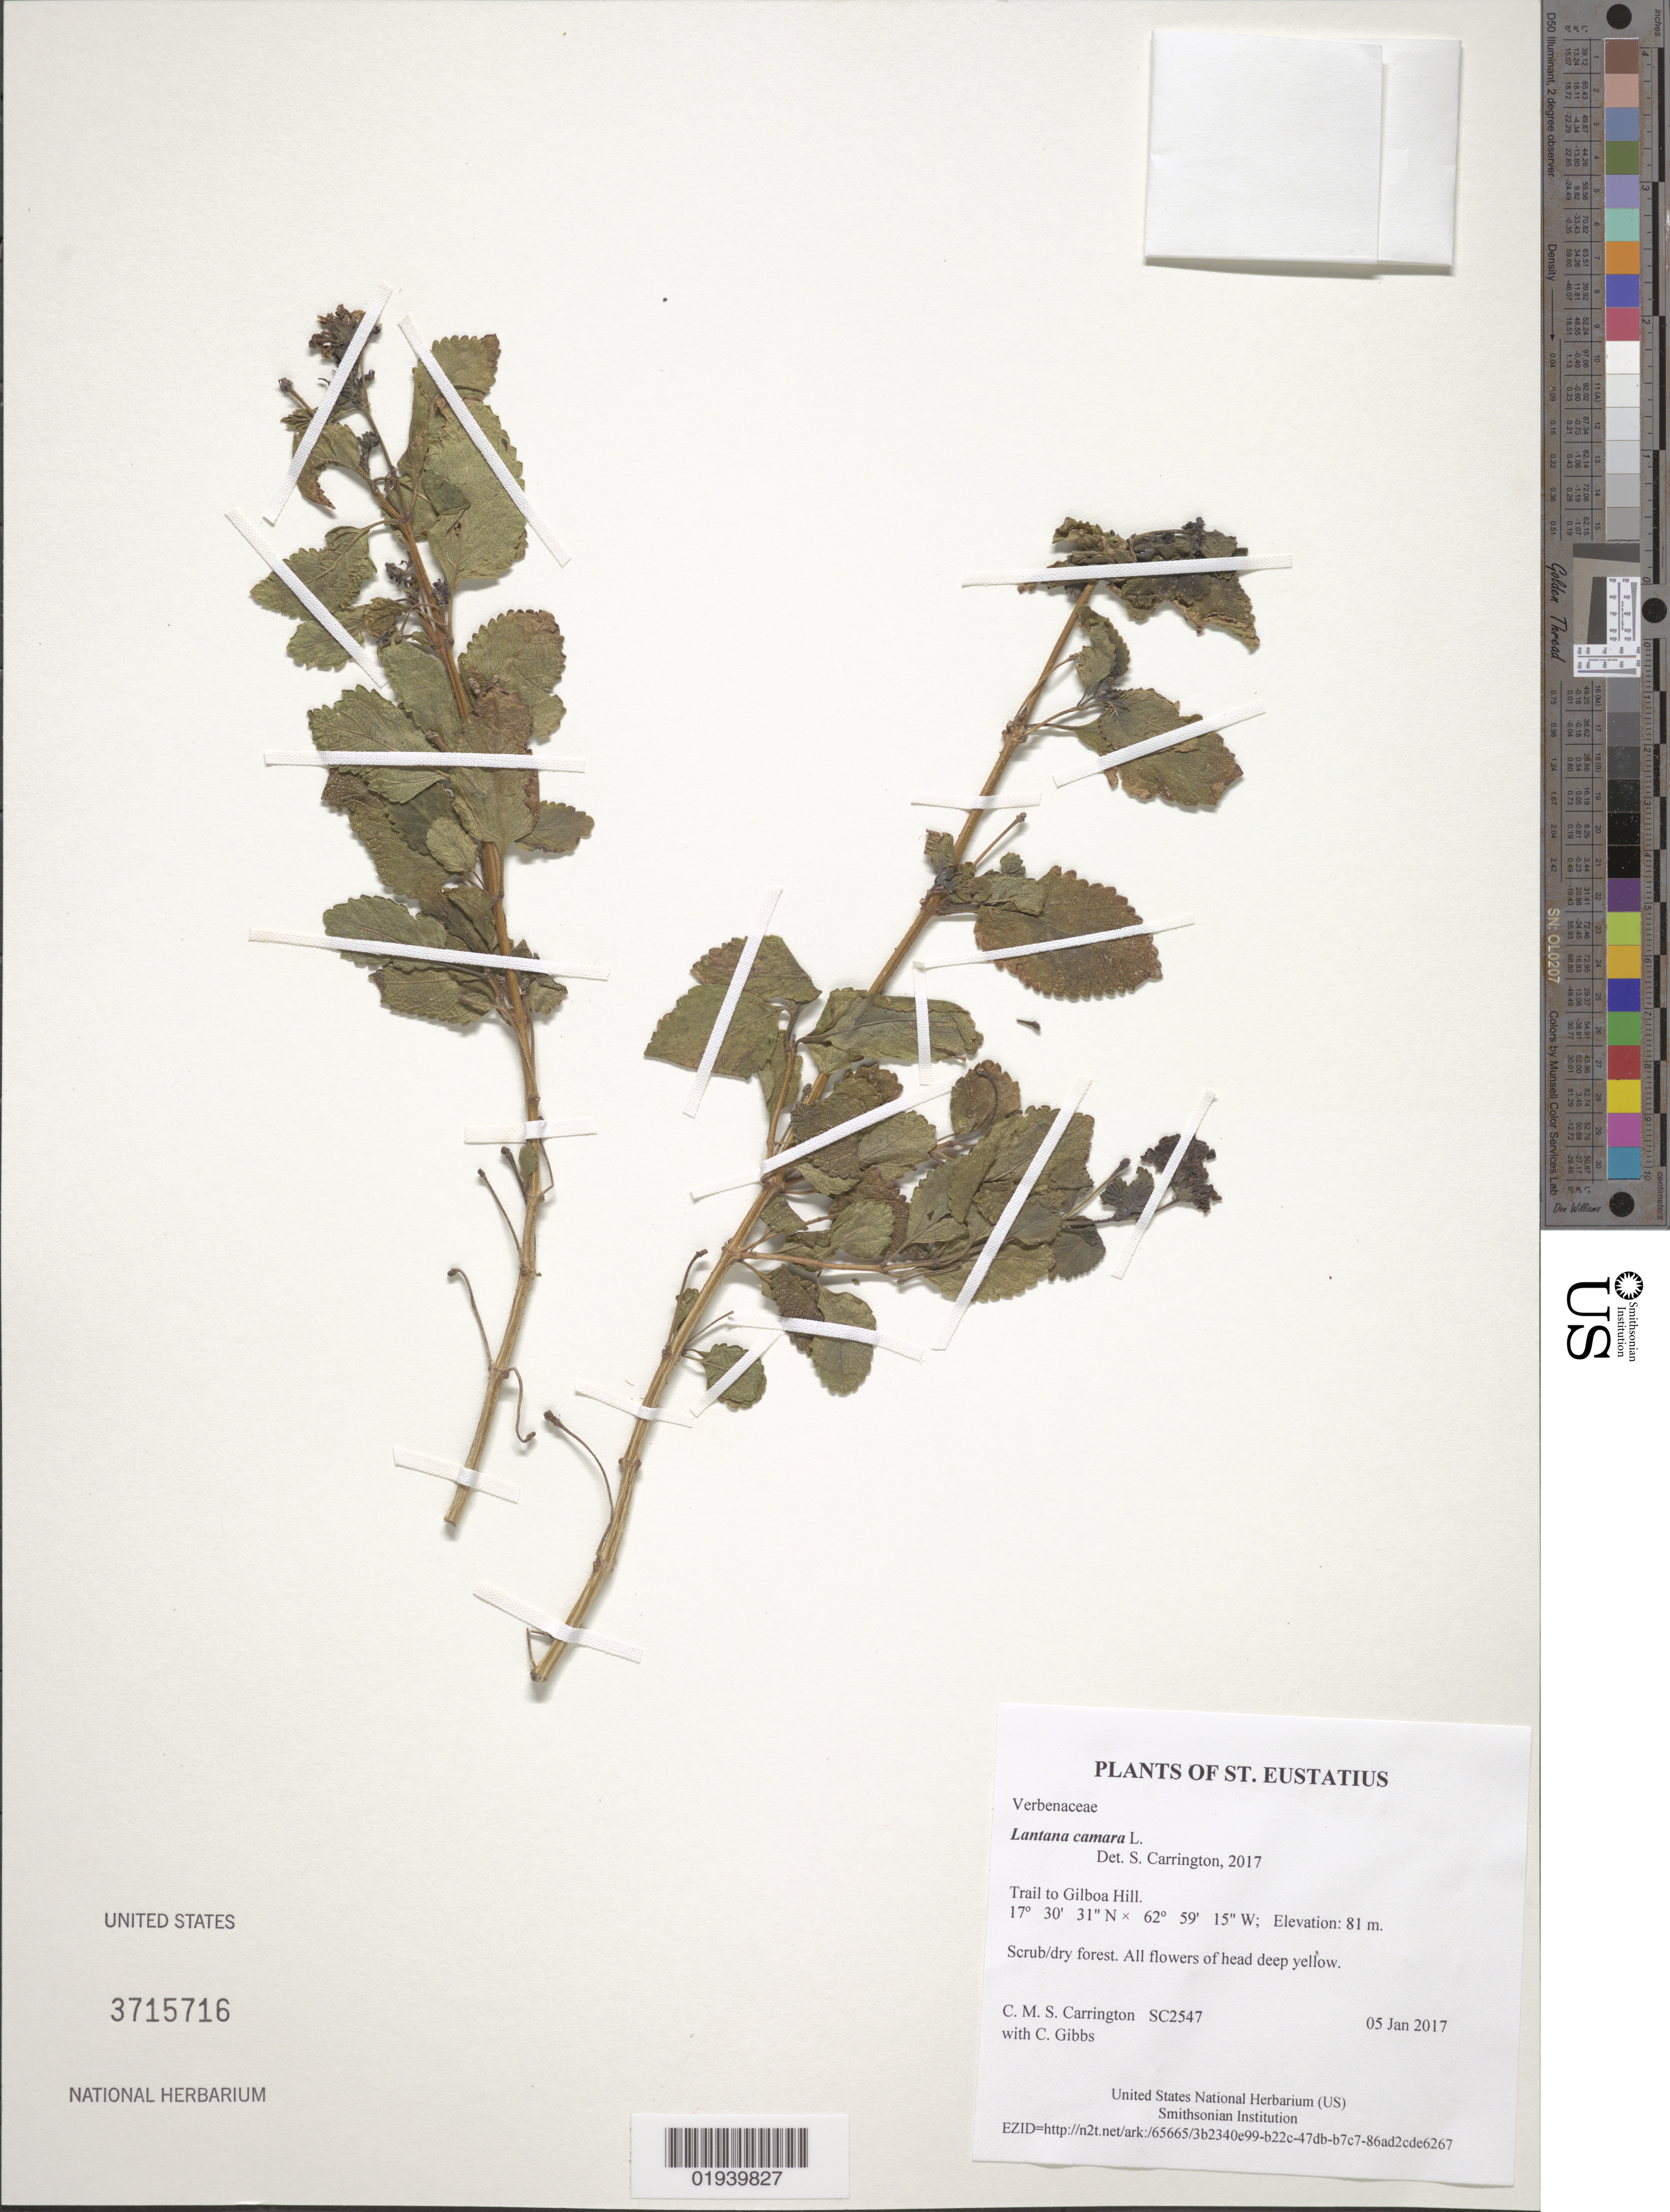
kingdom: Plantae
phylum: Tracheophyta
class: Magnoliopsida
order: Lamiales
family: Verbenaceae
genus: Lantana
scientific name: Lantana camara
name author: L.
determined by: Carrington, C. M. S.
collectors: C. M. S. Carrington & C. Gibbs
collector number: SC2547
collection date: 2017-01-05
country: Netherlands Antilles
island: St. Eustatius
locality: Trail to Gilboa Hill.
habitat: Scrub/dry forest.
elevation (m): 81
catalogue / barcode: US 3715716